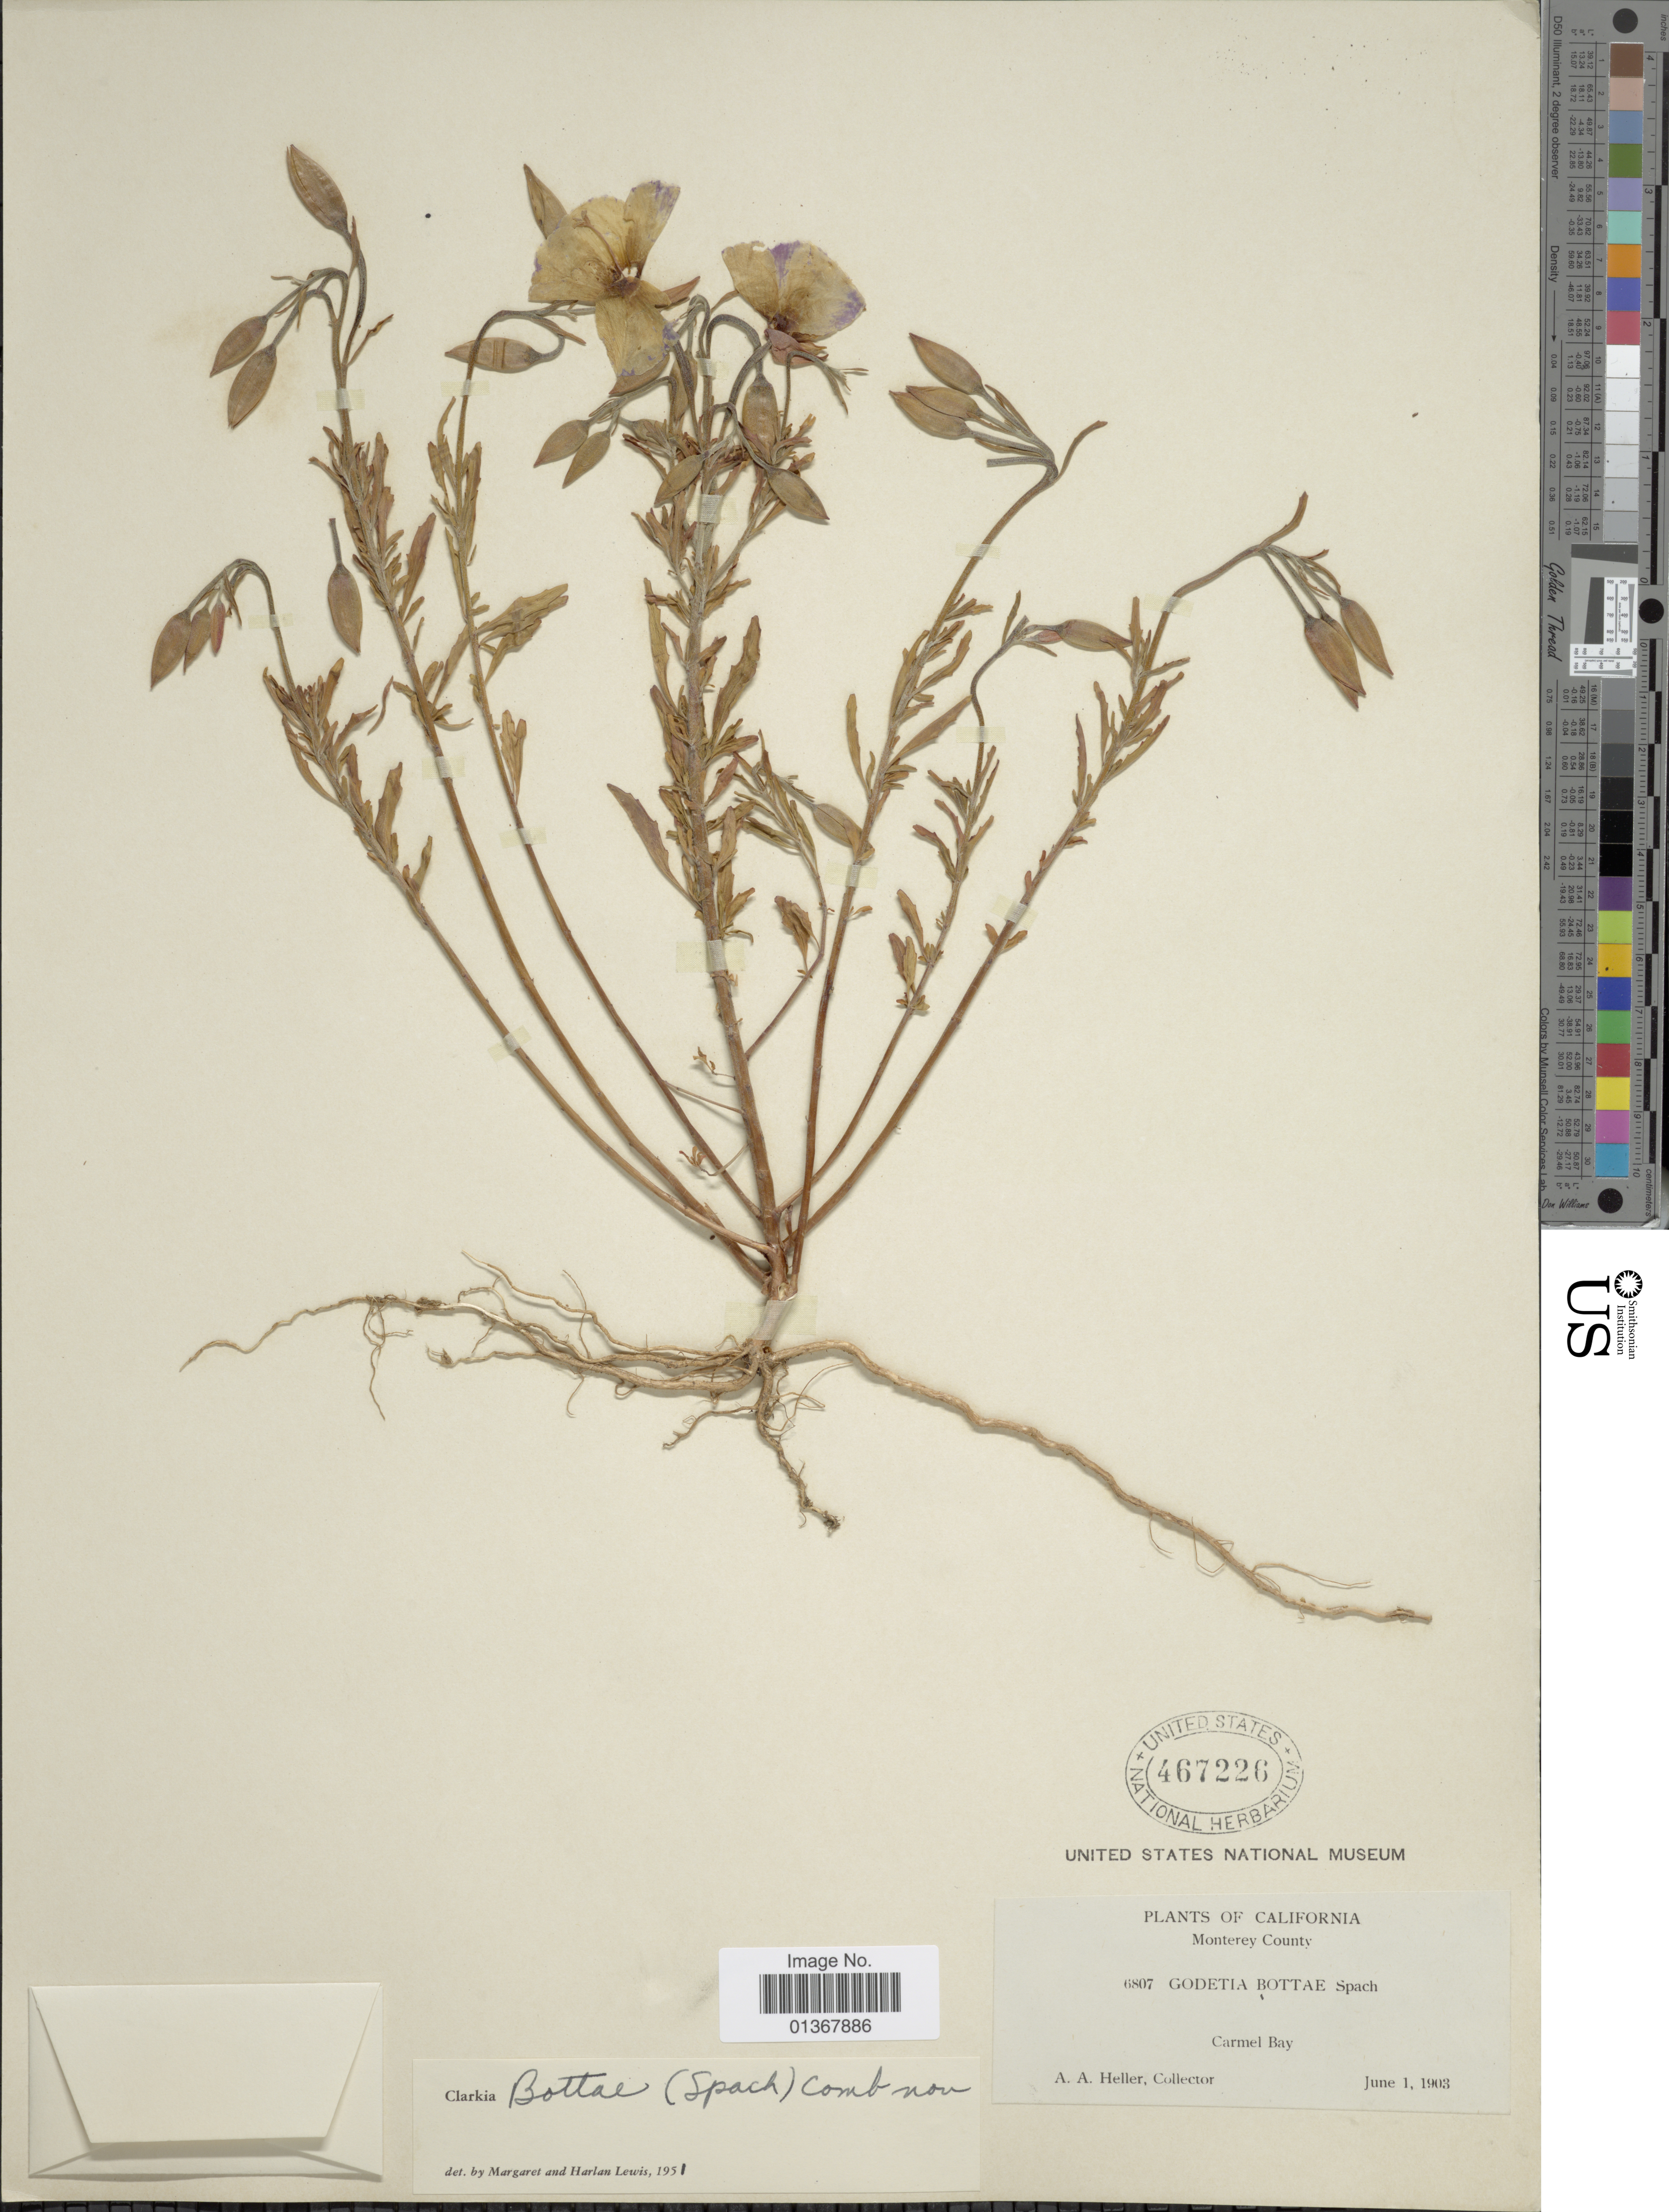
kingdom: Plantae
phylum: Tracheophyta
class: Magnoliopsida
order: Myrtales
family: Onagraceae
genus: Clarkia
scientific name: Clarkia bottae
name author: (Spach) F. H. Lewis & M.E. Lewis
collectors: A. A. Heller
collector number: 6807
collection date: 1903-06-01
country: United States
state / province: California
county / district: Monterey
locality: Monterey County, Carmel Bay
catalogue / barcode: US 467226